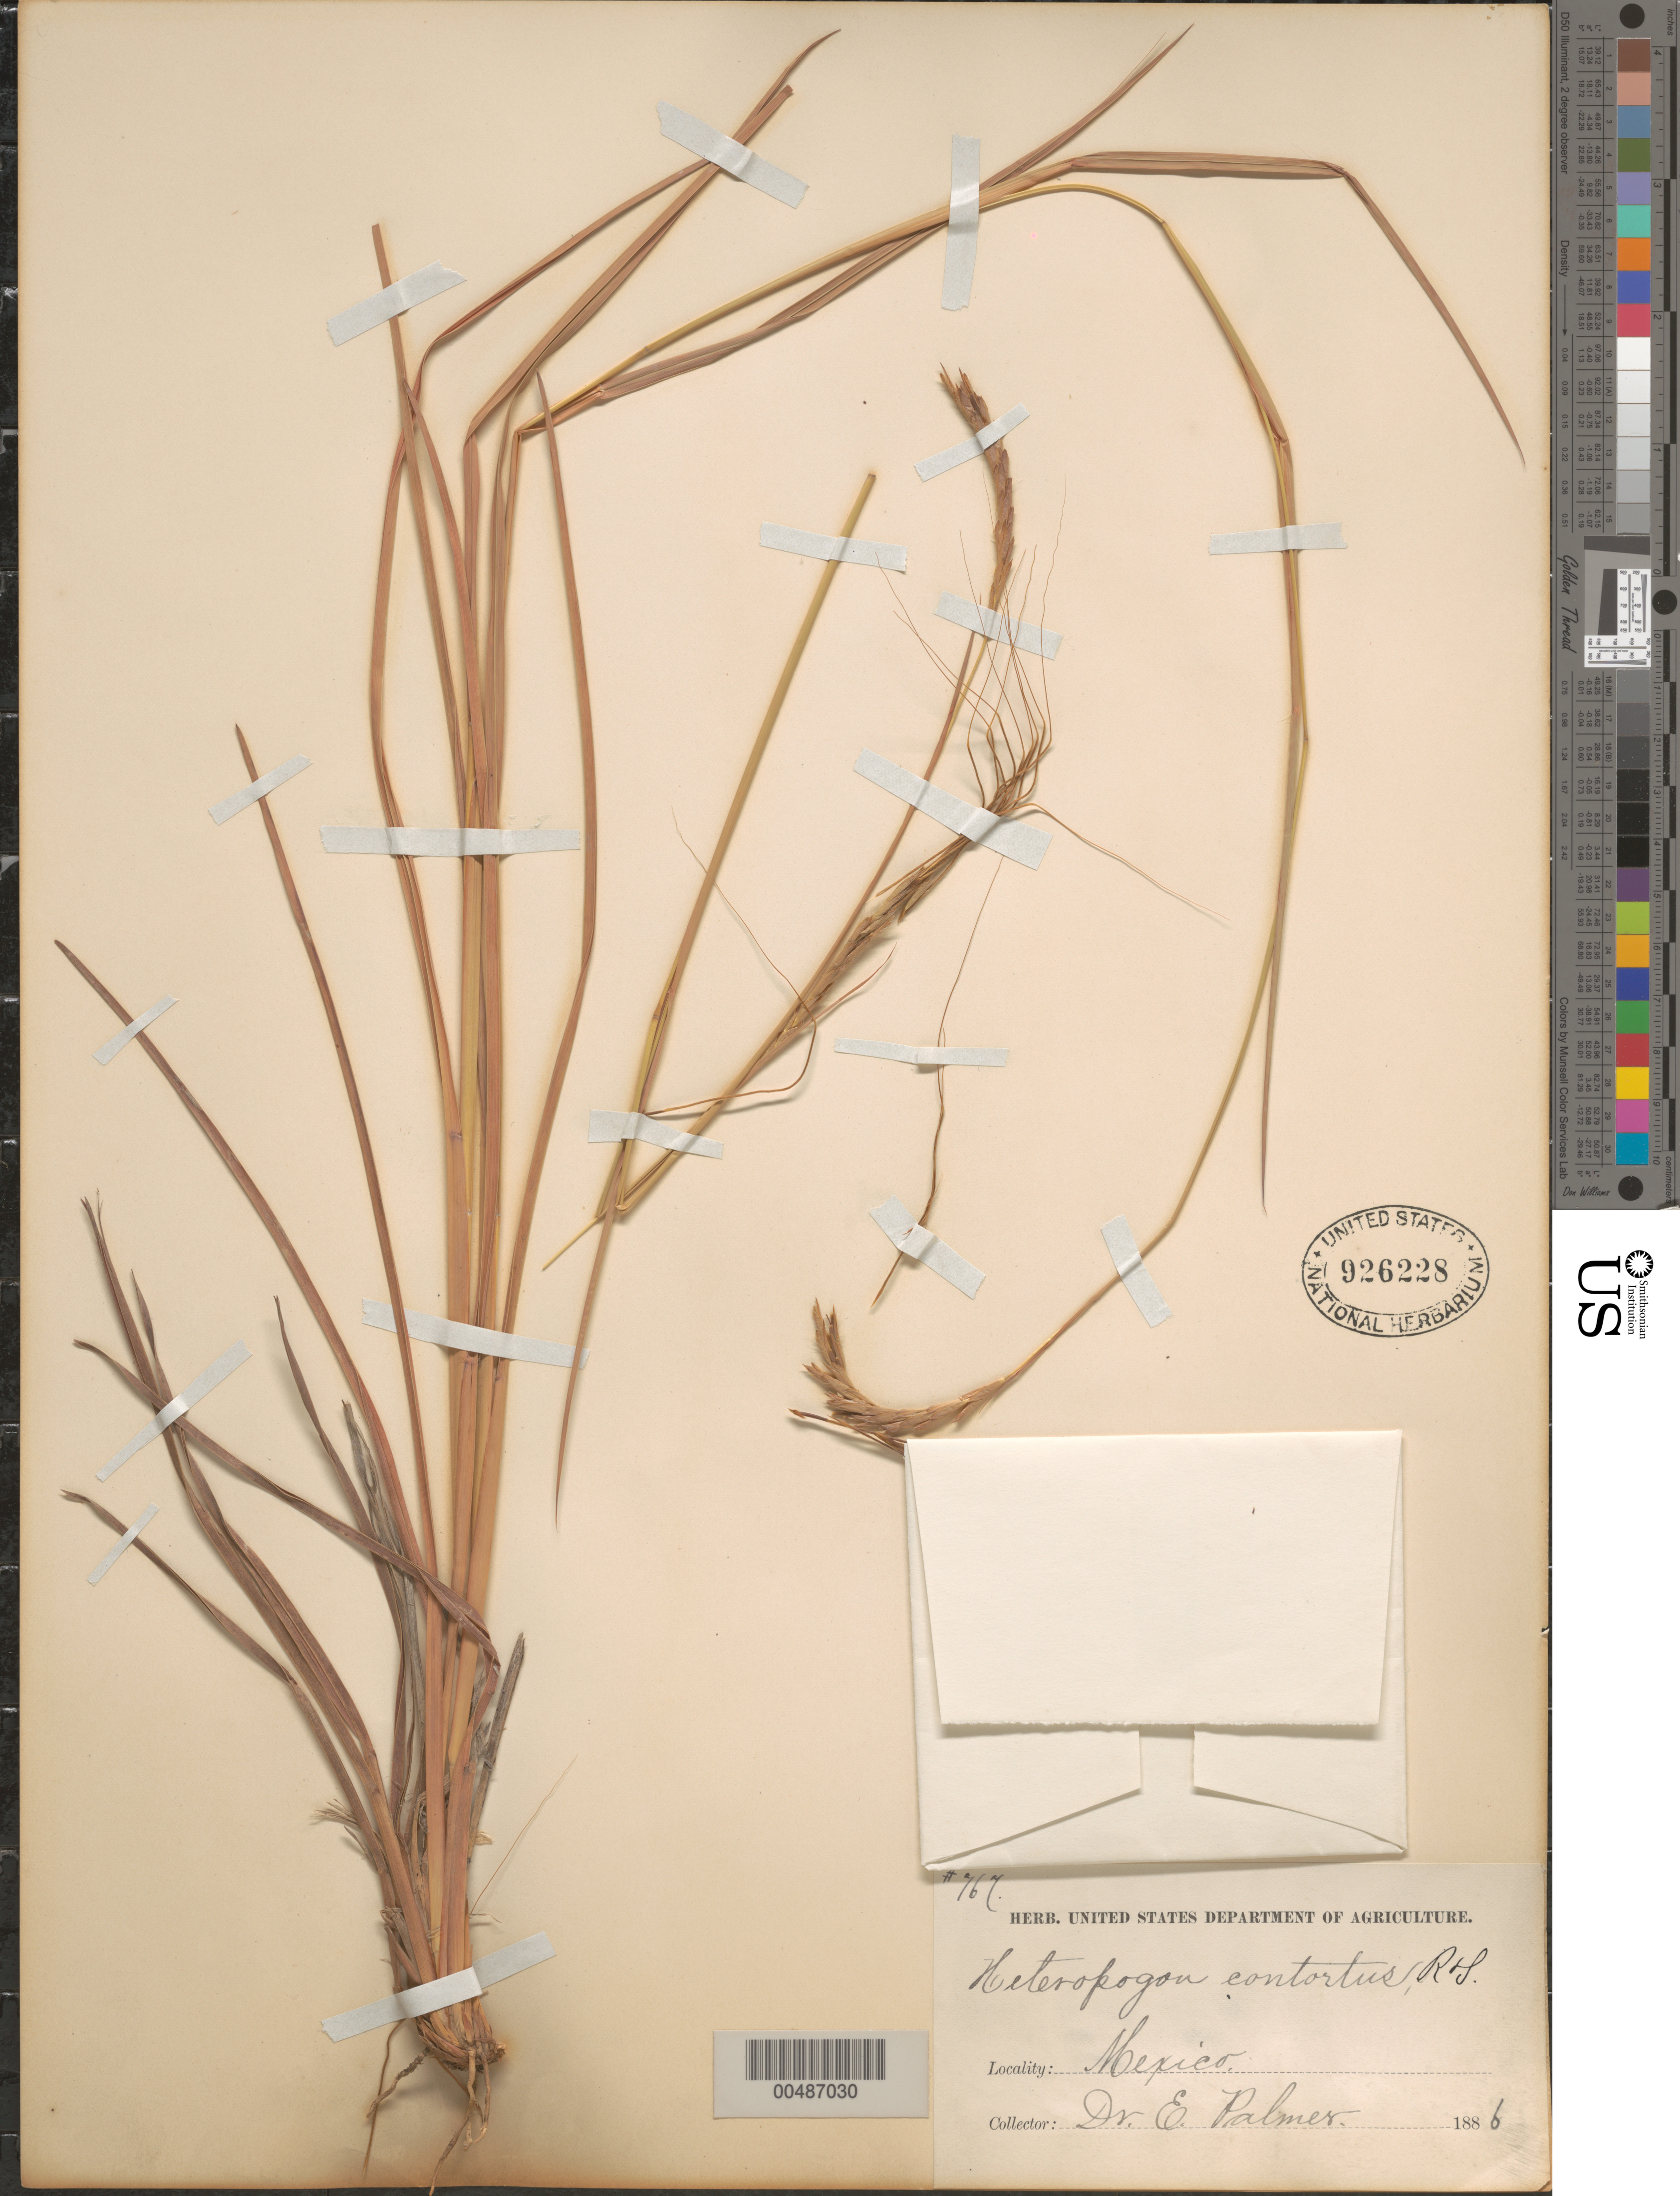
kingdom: Plantae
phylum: Tracheophyta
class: Liliopsida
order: Poales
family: Poaceae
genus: Heteropogon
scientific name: Heteropogon contortus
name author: (L.) P. Beauv. ex Roem. & Schult.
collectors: E. Palmer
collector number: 767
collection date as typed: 1886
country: Mexico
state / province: Durango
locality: San Ramon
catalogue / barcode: US 926228